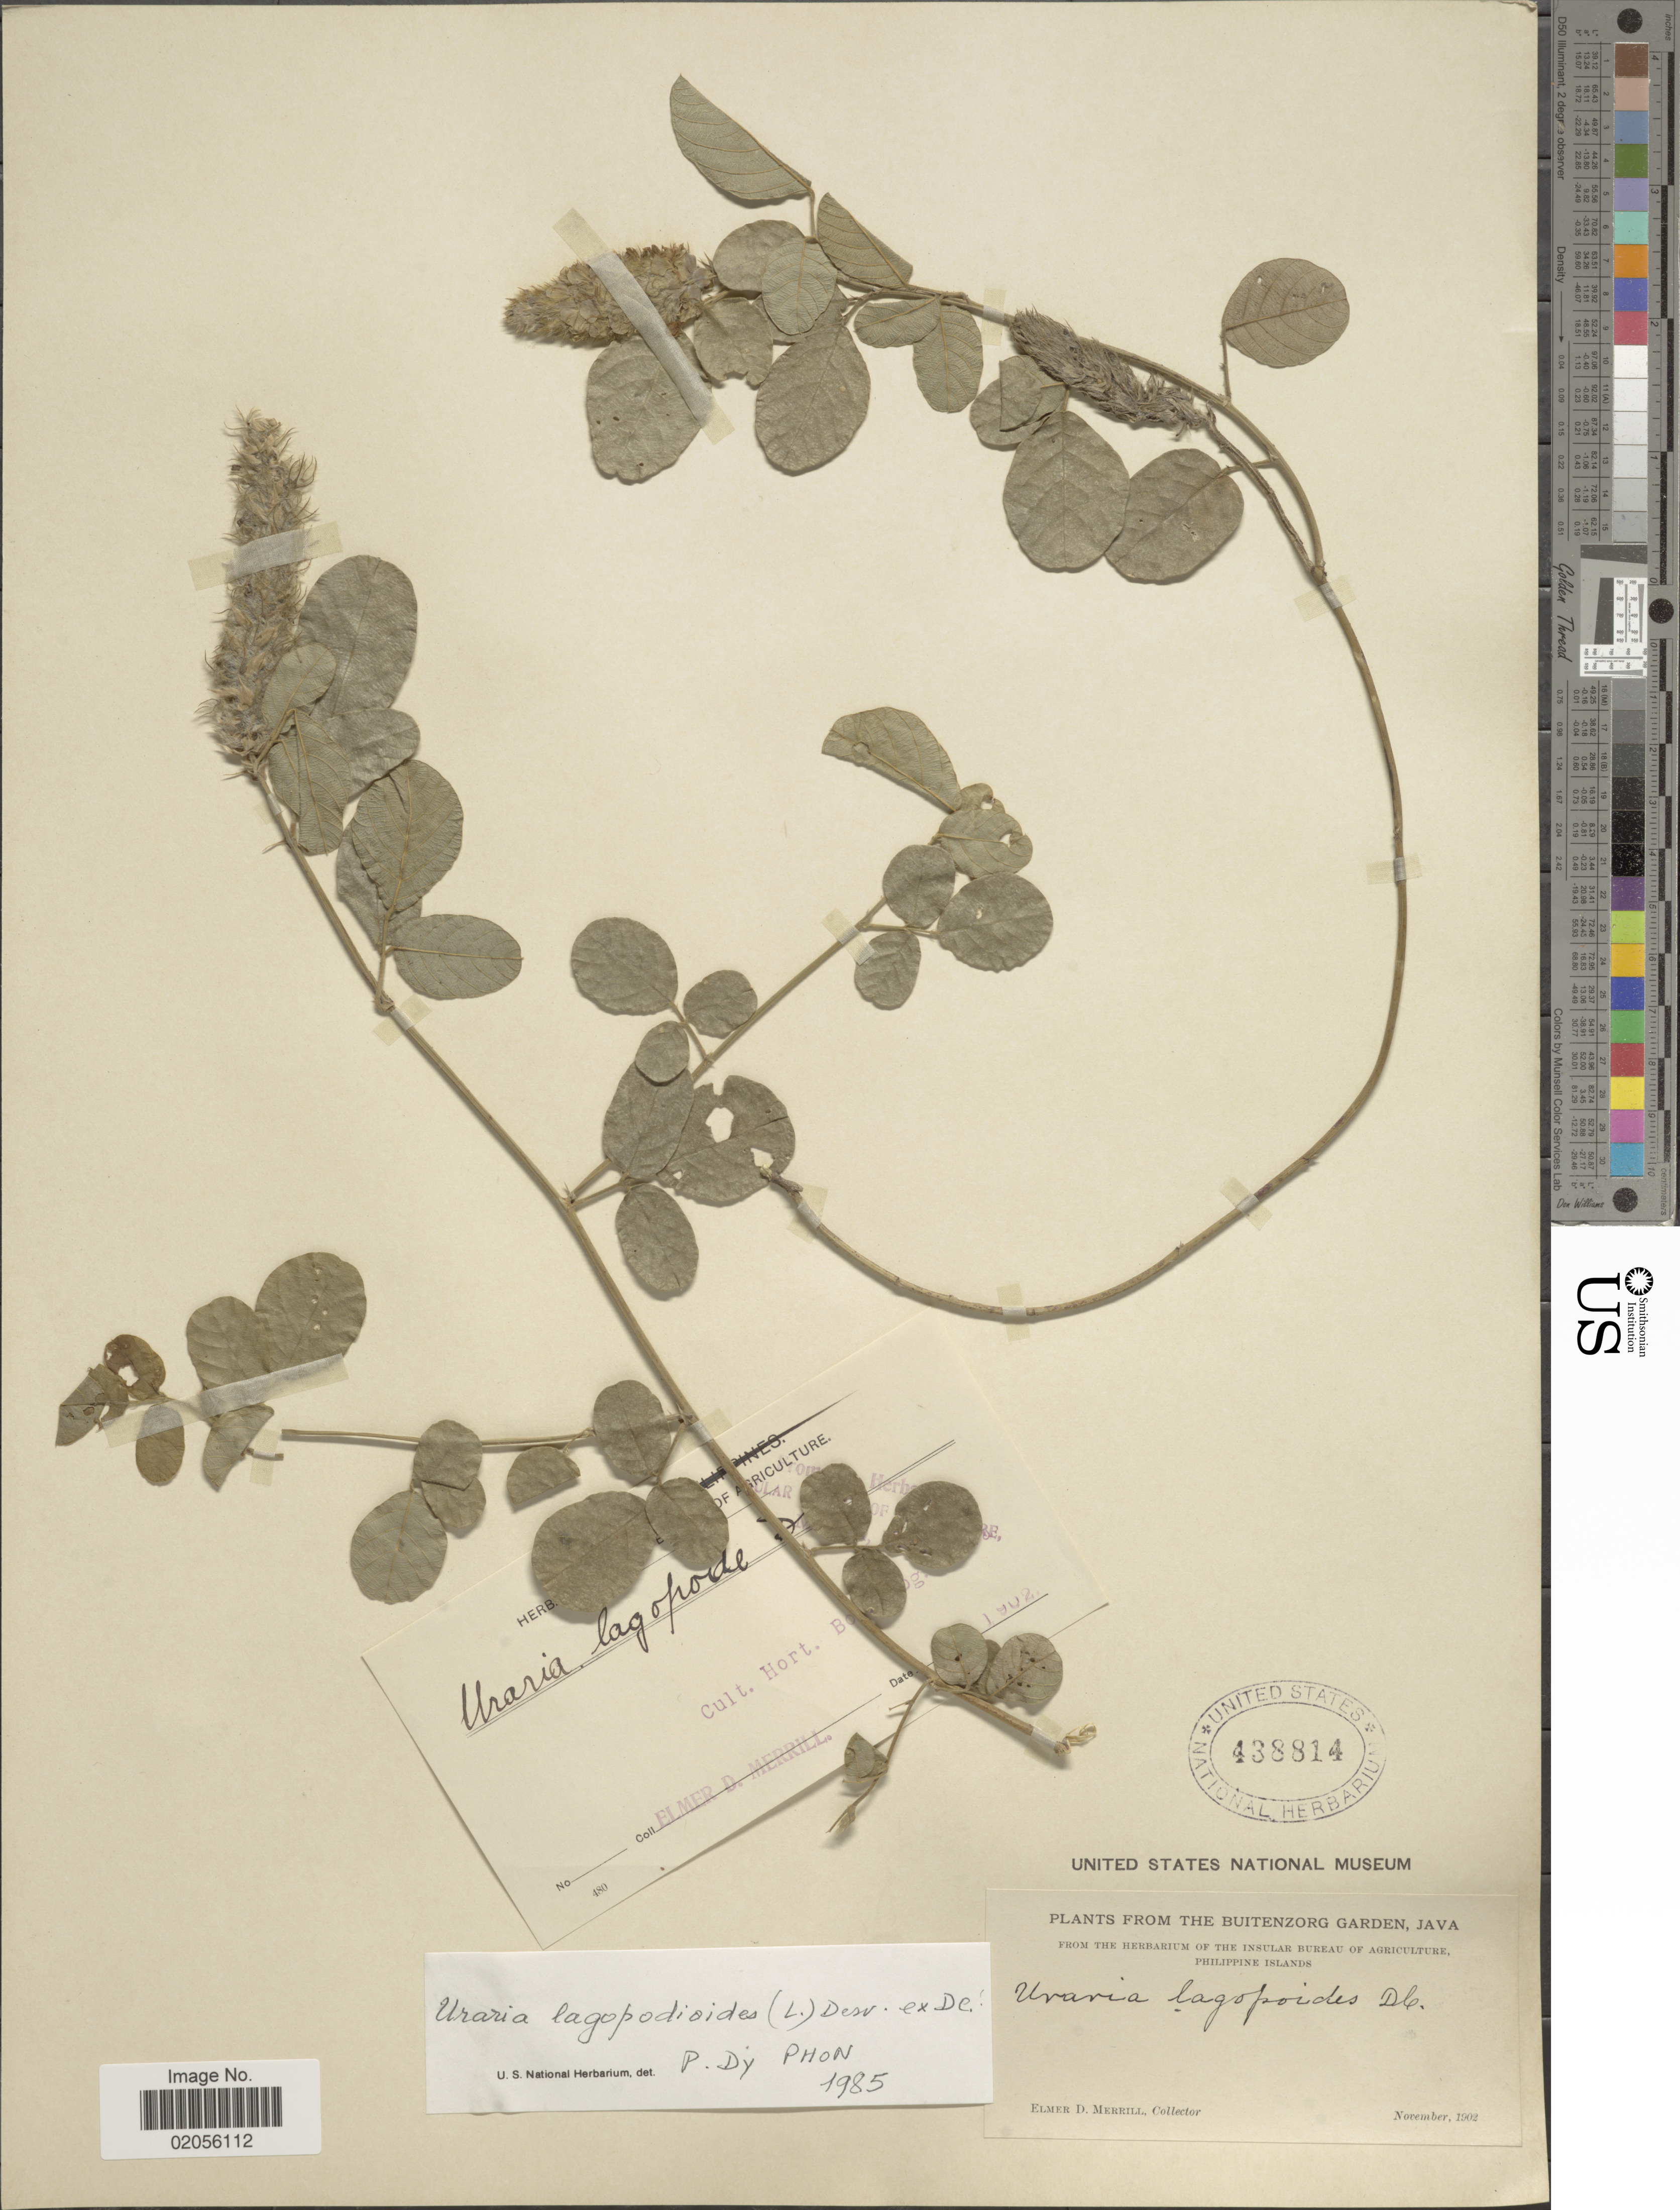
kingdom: Plantae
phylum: Tracheophyta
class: Magnoliopsida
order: Fabales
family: Fabaceae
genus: Uraria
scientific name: Uraria lagopodioides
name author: (L.) Desv. ex DC.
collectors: E. D. Merrill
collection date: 1902-11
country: Indonesia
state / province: Java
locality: Buitenzorg Garden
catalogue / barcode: US 438814